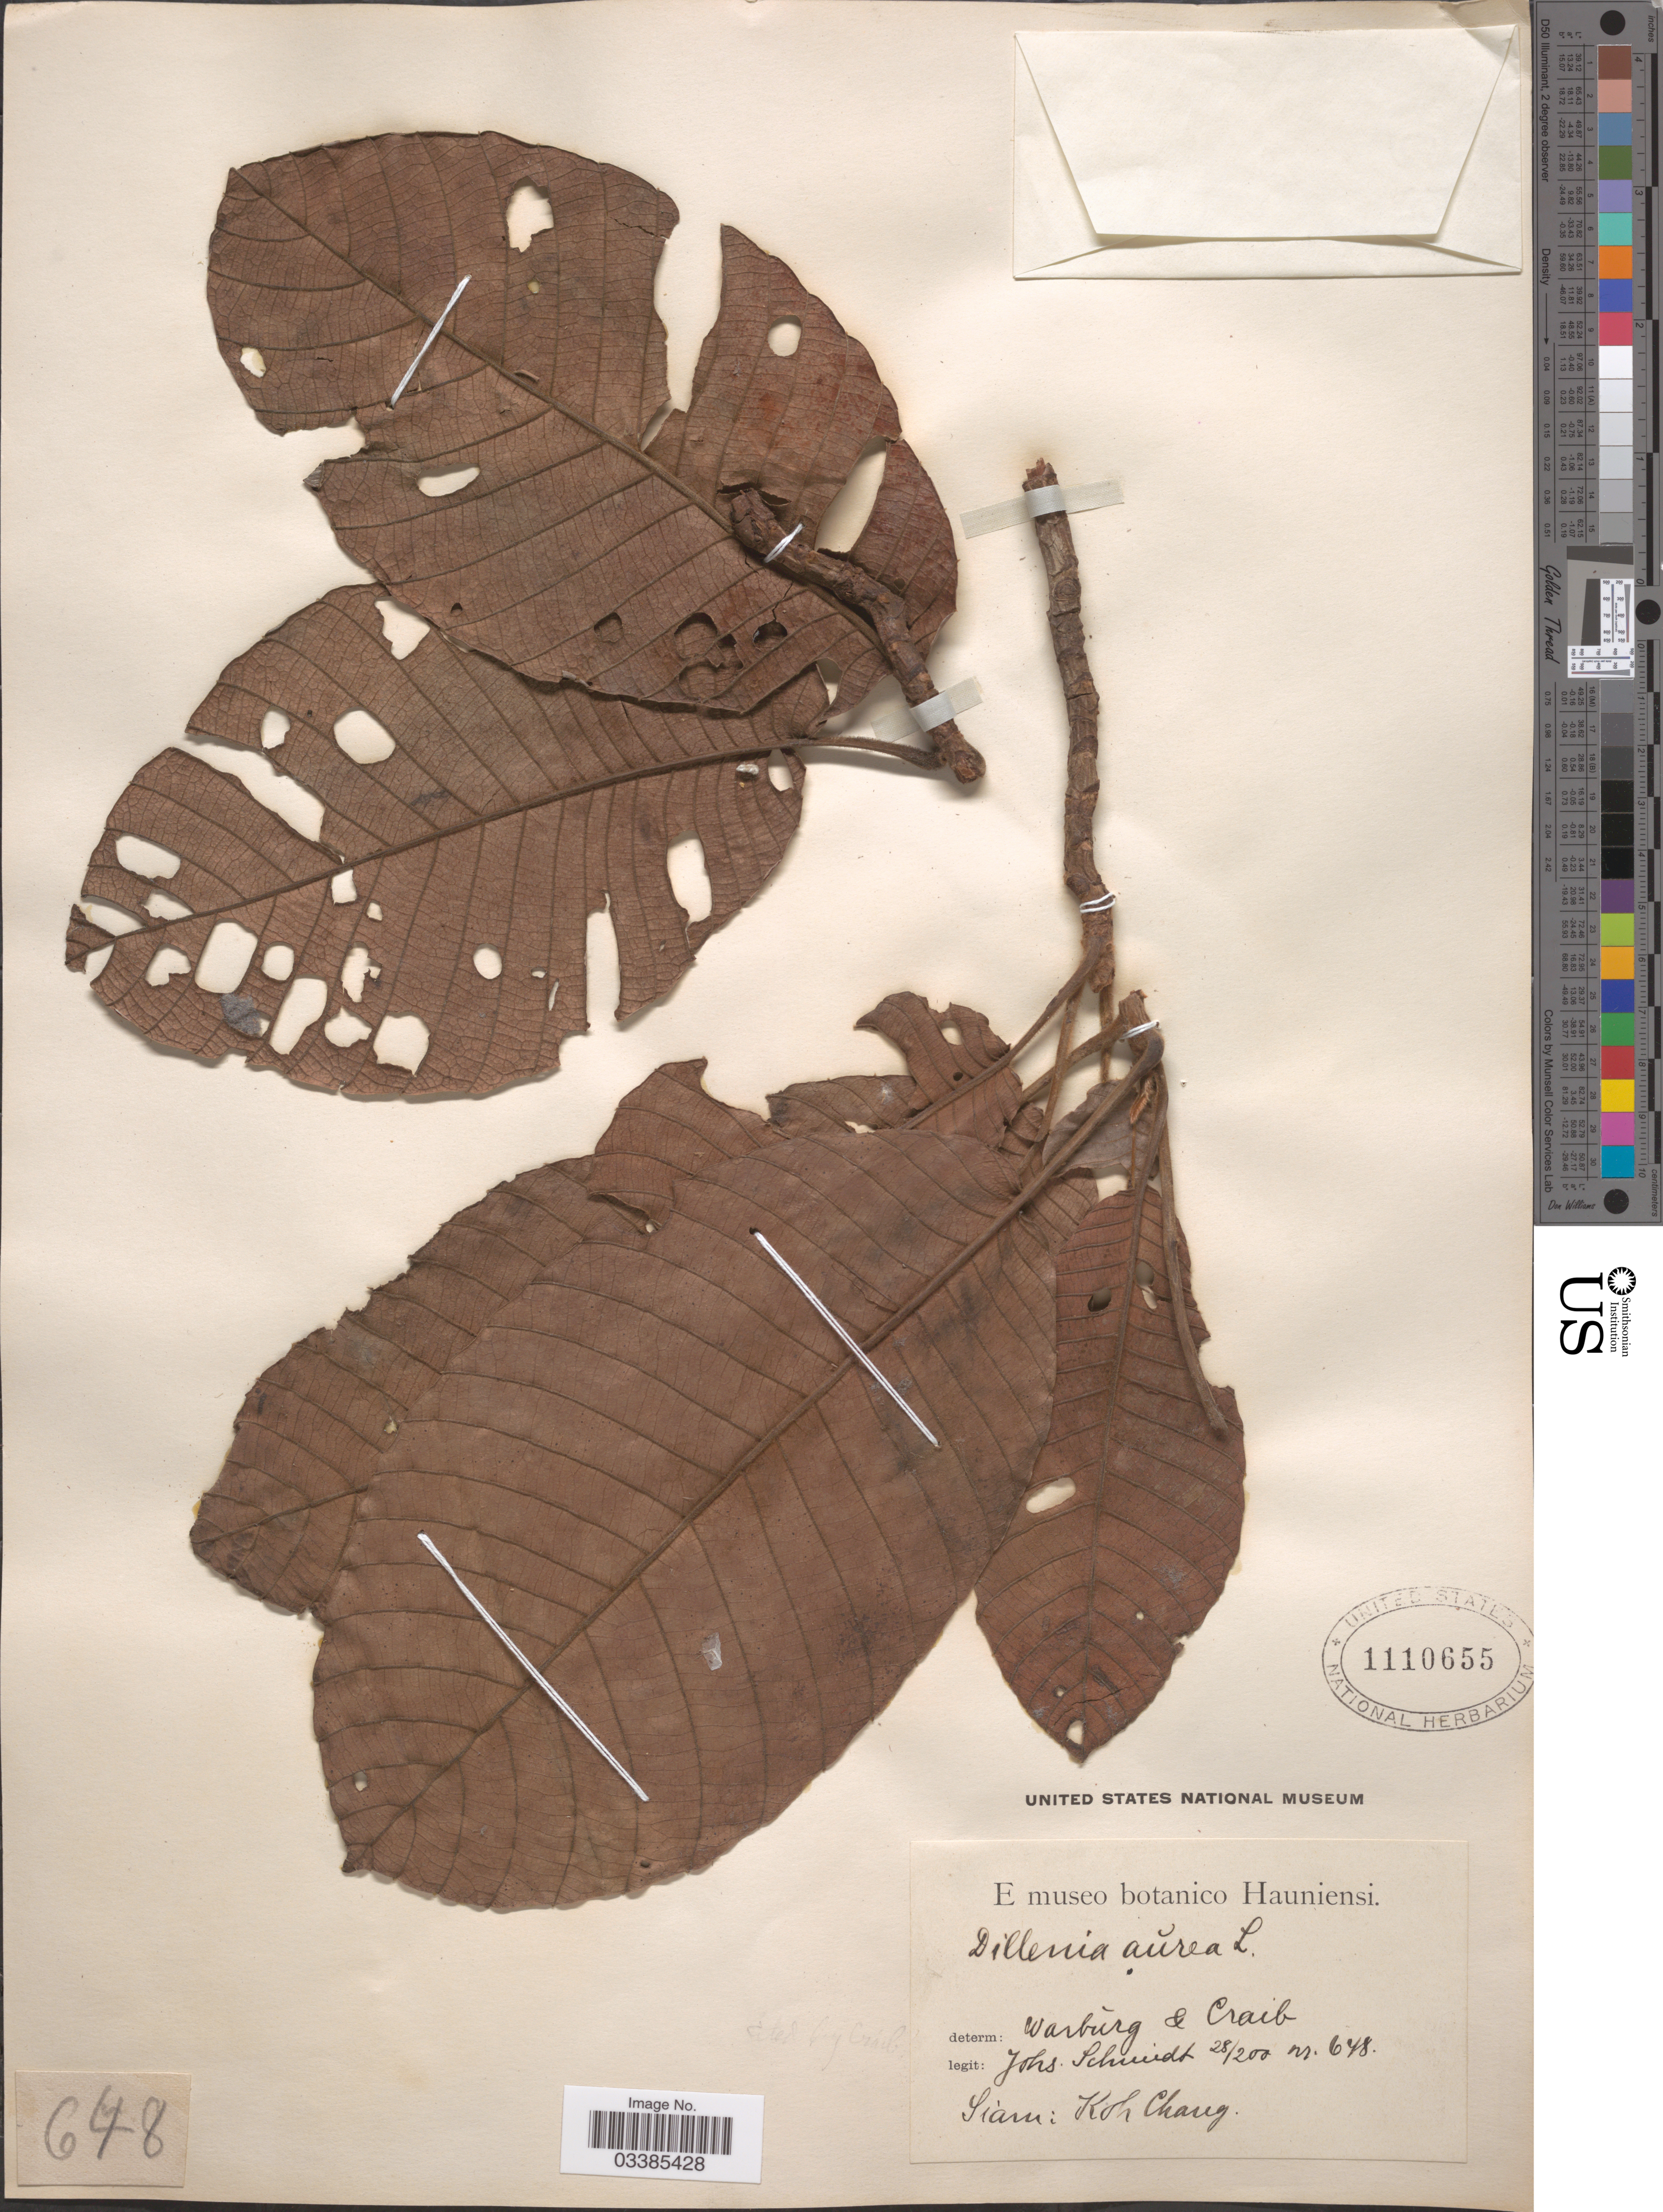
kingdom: Plantae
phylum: Tracheophyta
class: Magnoliopsida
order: Dilleniales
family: Dilleniaceae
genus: Dillenia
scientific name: Dillenia aurea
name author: Sm.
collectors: J. Schmidt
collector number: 648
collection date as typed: Transcribed d/m/y: 28/2/0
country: Thailand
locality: Siam: Koh Chang.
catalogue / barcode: US 1110655